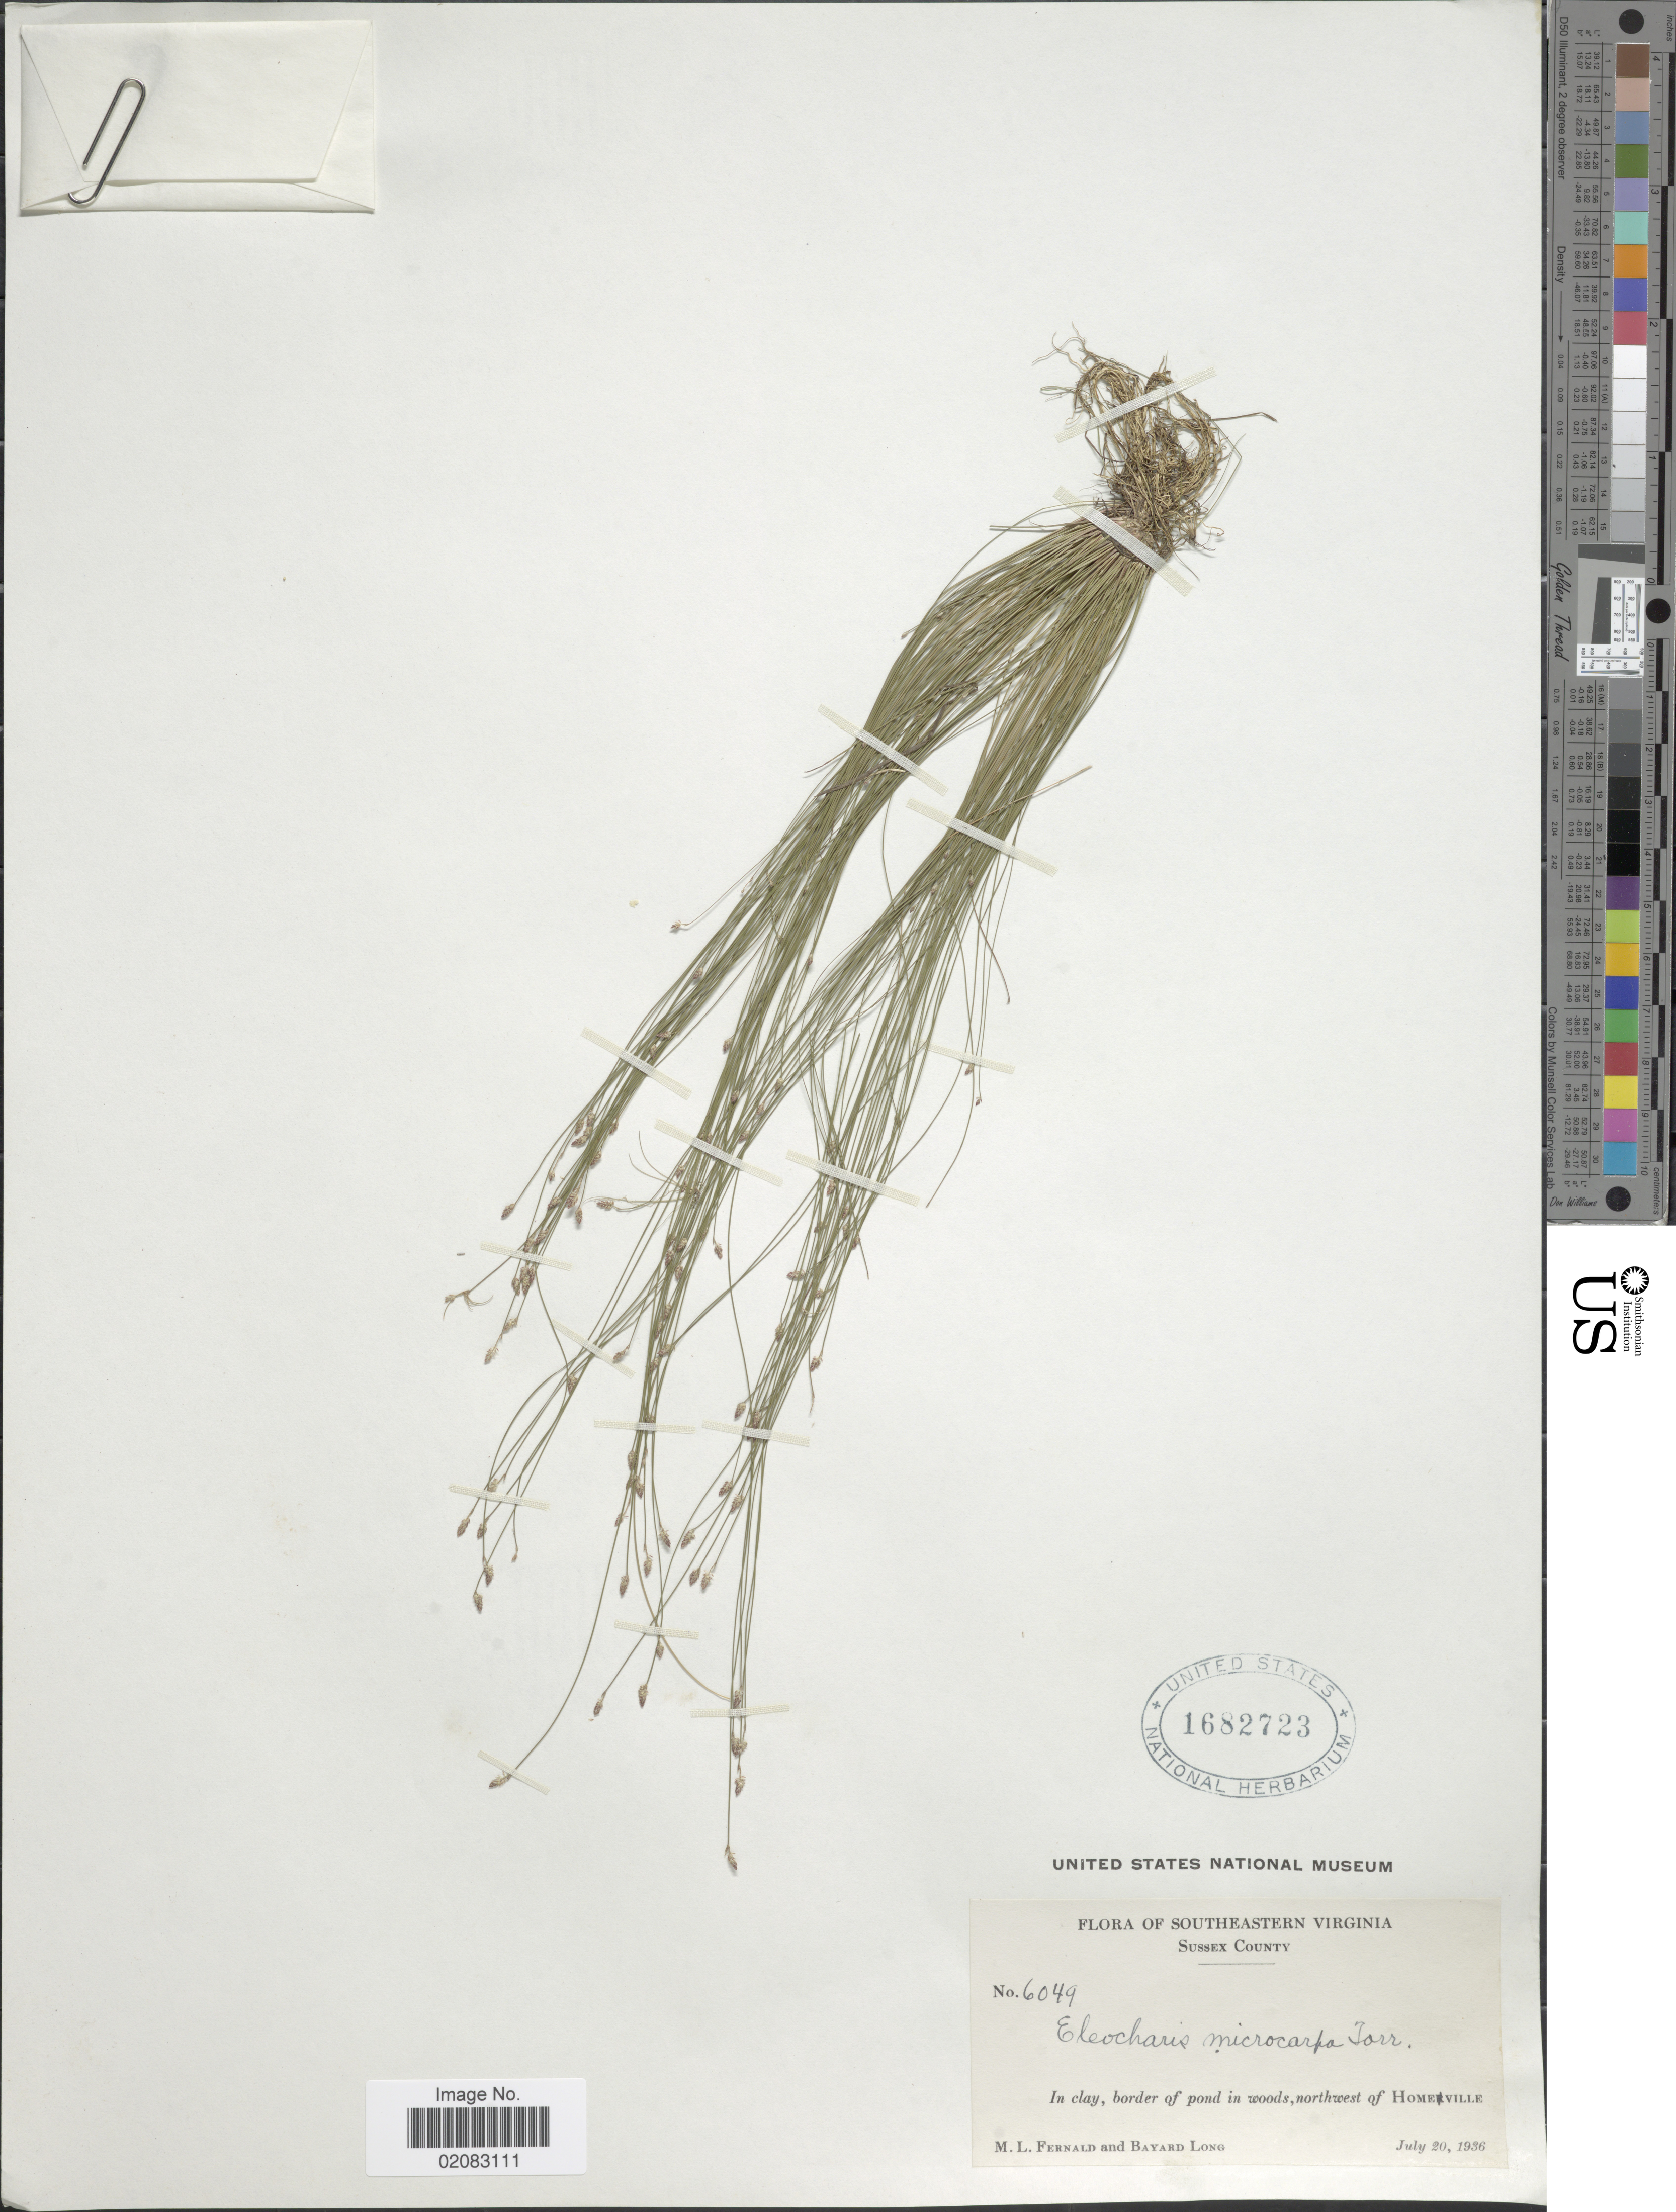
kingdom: Plantae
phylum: Tracheophyta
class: Liliopsida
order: Poales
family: Cyperaceae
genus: Eleocharis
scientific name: Eleocharis microcarpa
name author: Torr.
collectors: M. L. Fernald & B. Long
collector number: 6049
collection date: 1936-07-20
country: United States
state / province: Virginia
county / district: Sussex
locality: Southeastern Virginia, Sussex County, In clay, border of pond in woods, northwest of Homeville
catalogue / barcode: US 1682723